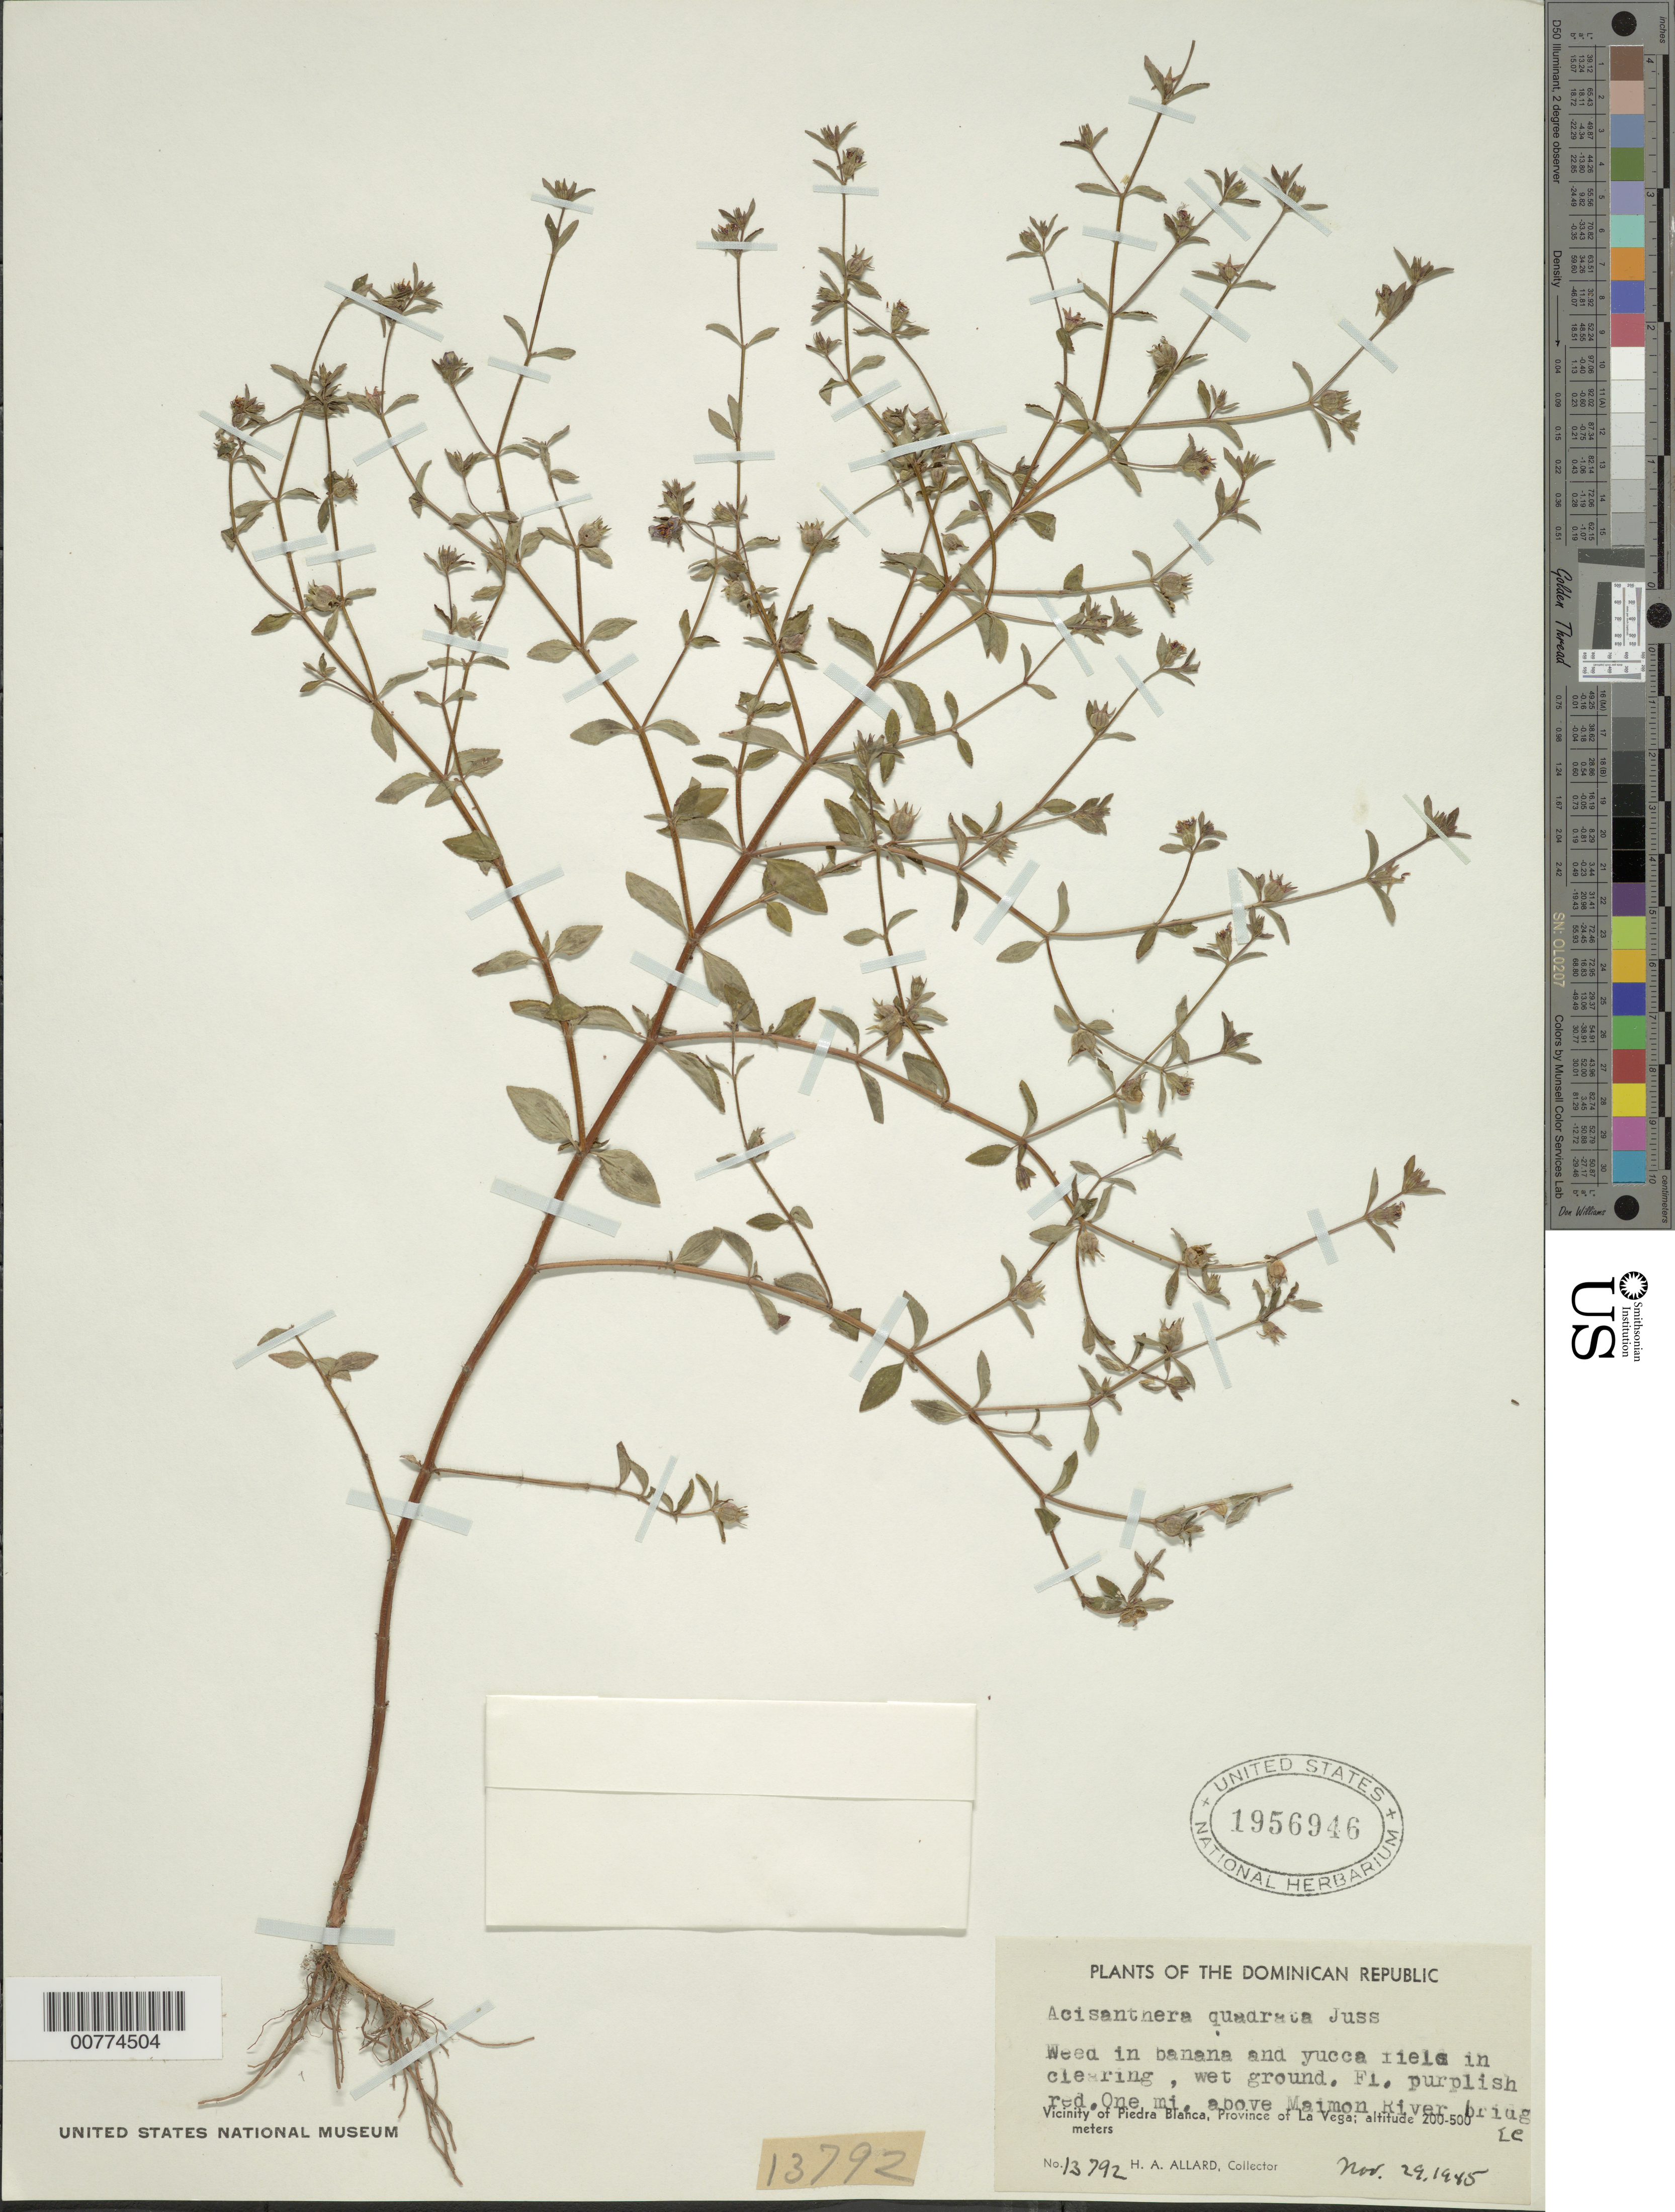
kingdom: Plantae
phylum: Tracheophyta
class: Magnoliopsida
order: Myrtales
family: Melastomataceae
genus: Acisanthera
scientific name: Acisanthera erecta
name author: Gleason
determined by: Nunes da Silva, Diego, (RB), Jardim Botanico do Rio de Janeiro - Herbario (BRAZIL)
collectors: H. A. Allard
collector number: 13792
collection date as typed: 29 Nov 1945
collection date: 1945-11-29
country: Dominican Republic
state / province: La Vega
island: Hispaniola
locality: Vicinity of Piedra Blanca, one mile above Maimon River bridge.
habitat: In banana and yucca field in clearing, wet ground.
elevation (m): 200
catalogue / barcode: US 1956946